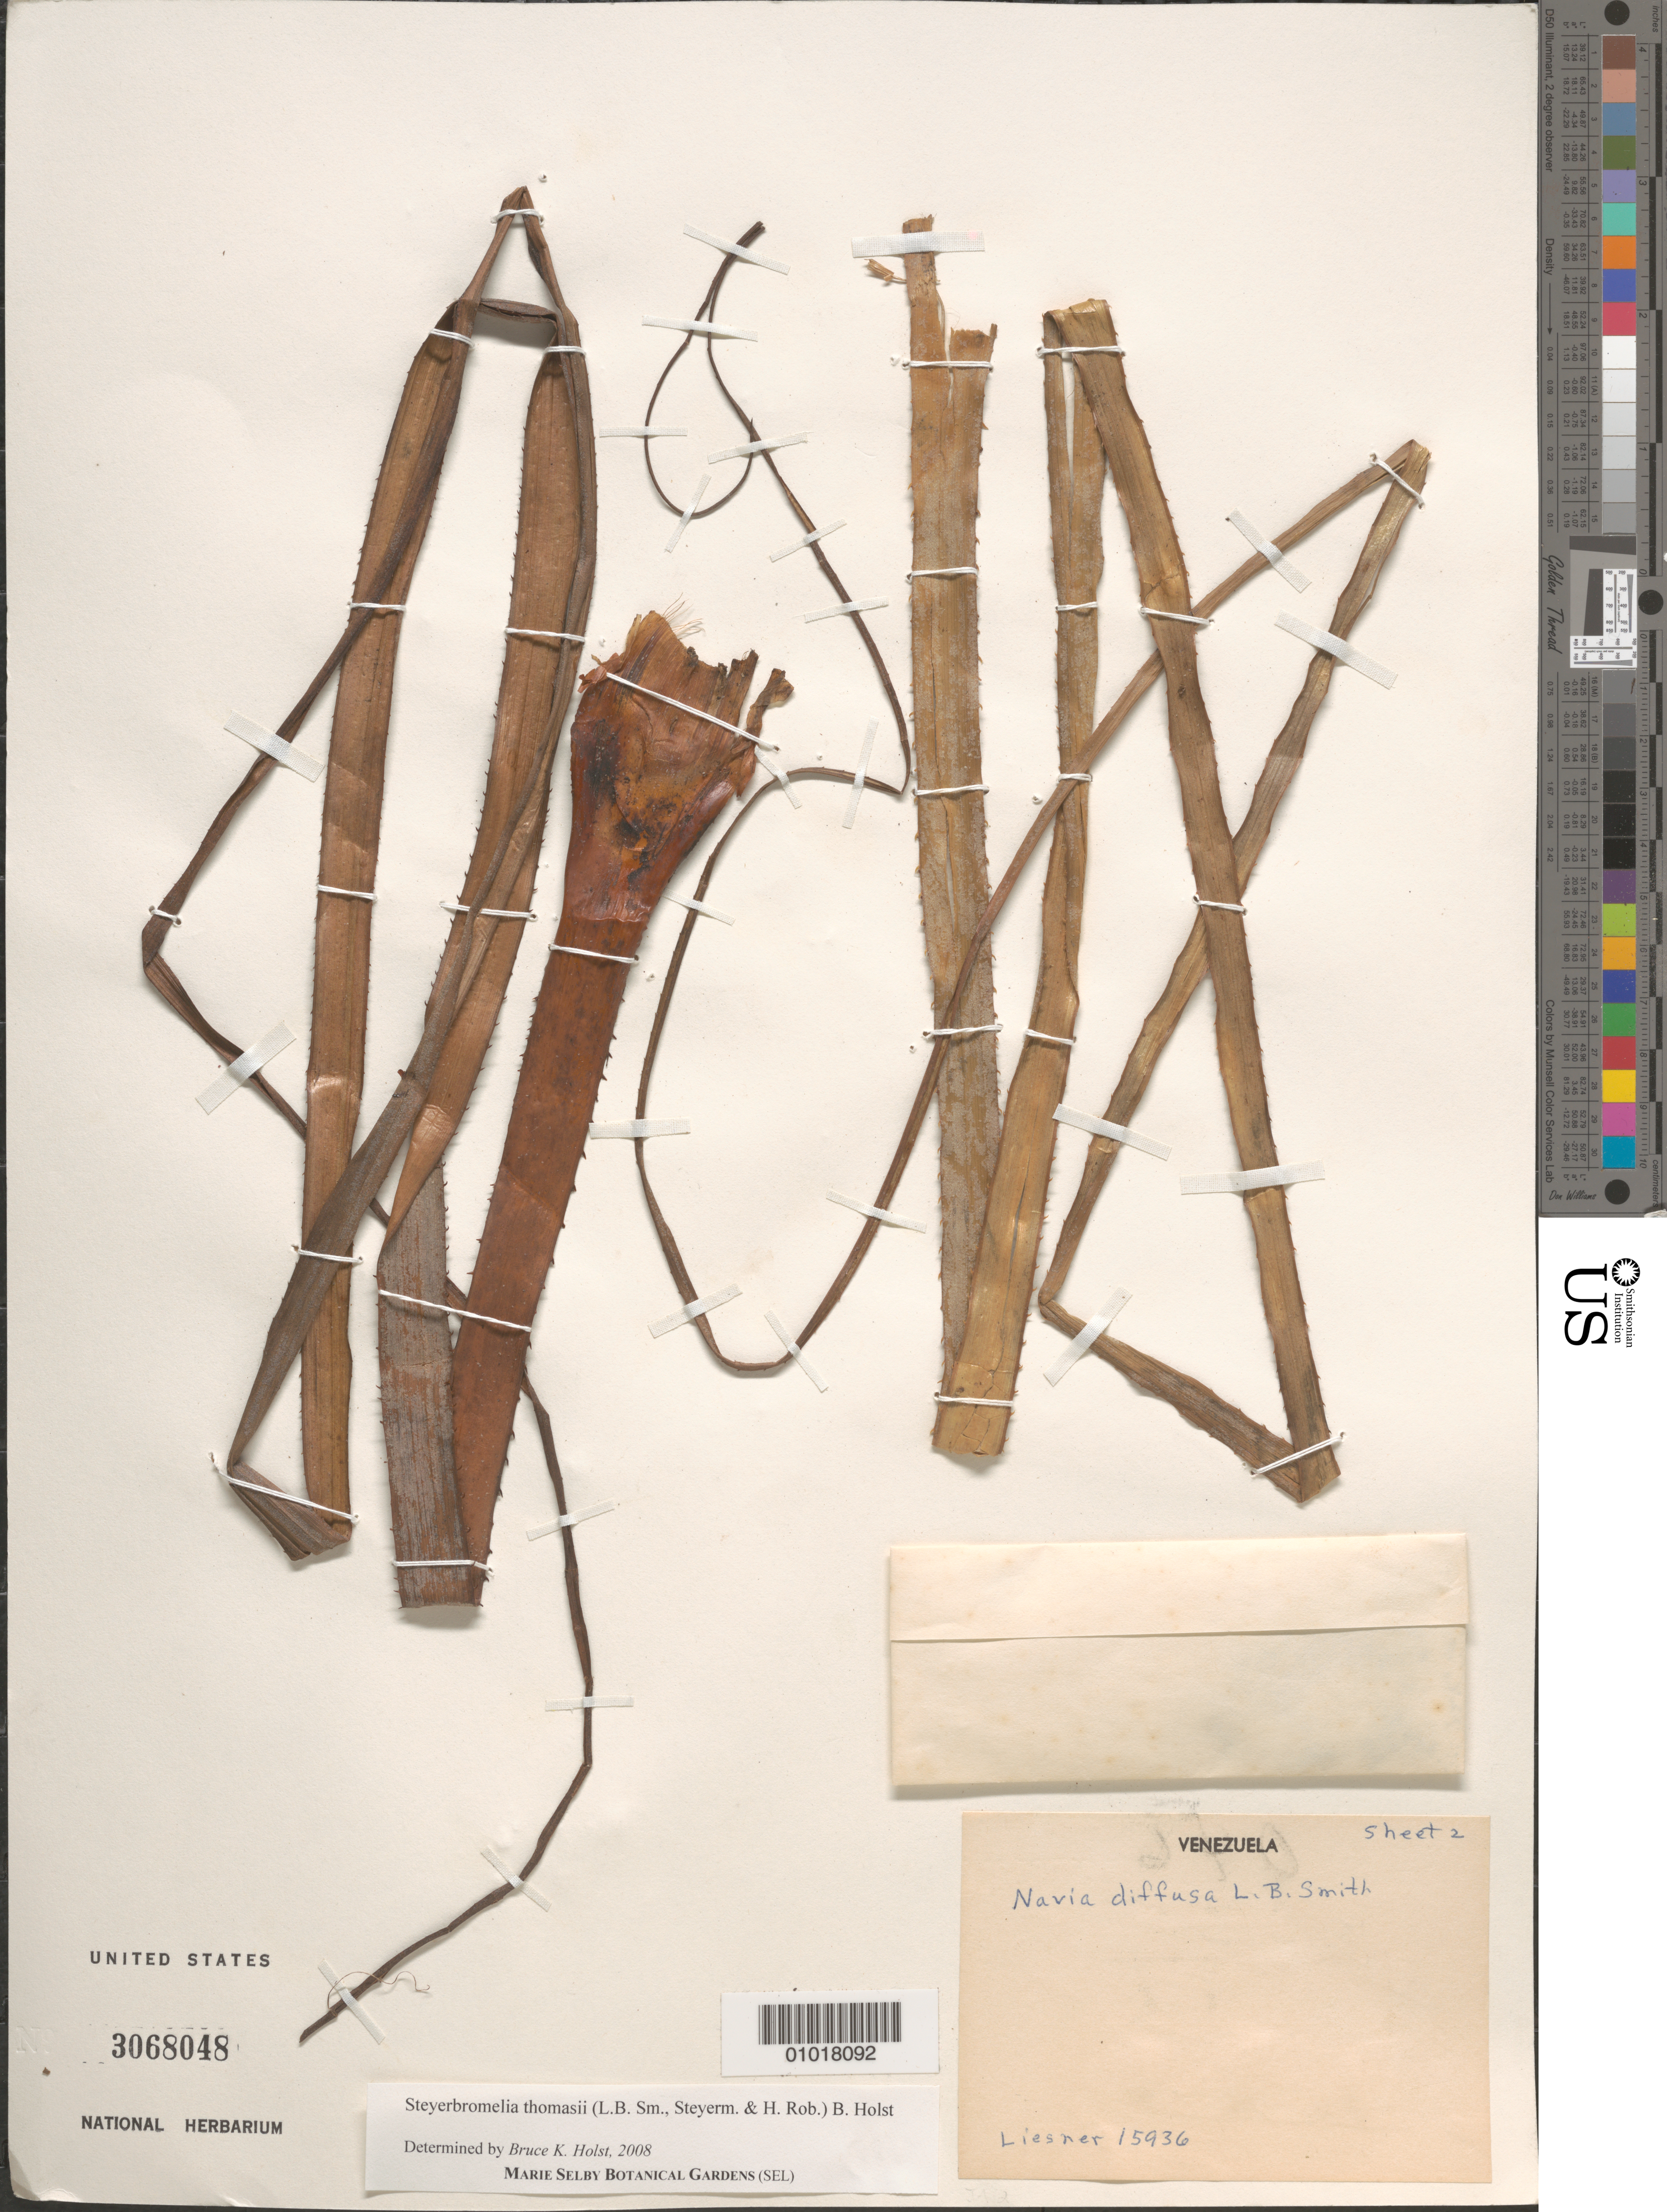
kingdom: Plantae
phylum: Tracheophyta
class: Liliopsida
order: Poales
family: Bromeliaceae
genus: Steyerbromelia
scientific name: Steyerbromelia thomasii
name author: (L.B. Sm. et al.) B. Holst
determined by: Holst, Bruce K.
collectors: R. L. Liesner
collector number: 15936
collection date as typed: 14-Feb-84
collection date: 1984-02-14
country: Venezuela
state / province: Amazonas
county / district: Río Negro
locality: Cerro de La Neblina, south slope of N arm, above Puerto Chimo Camp on Río Mawarinuma; 6km by air east of La Neblina Base Camp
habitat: Open shrub area above forest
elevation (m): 500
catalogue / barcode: US 3068048